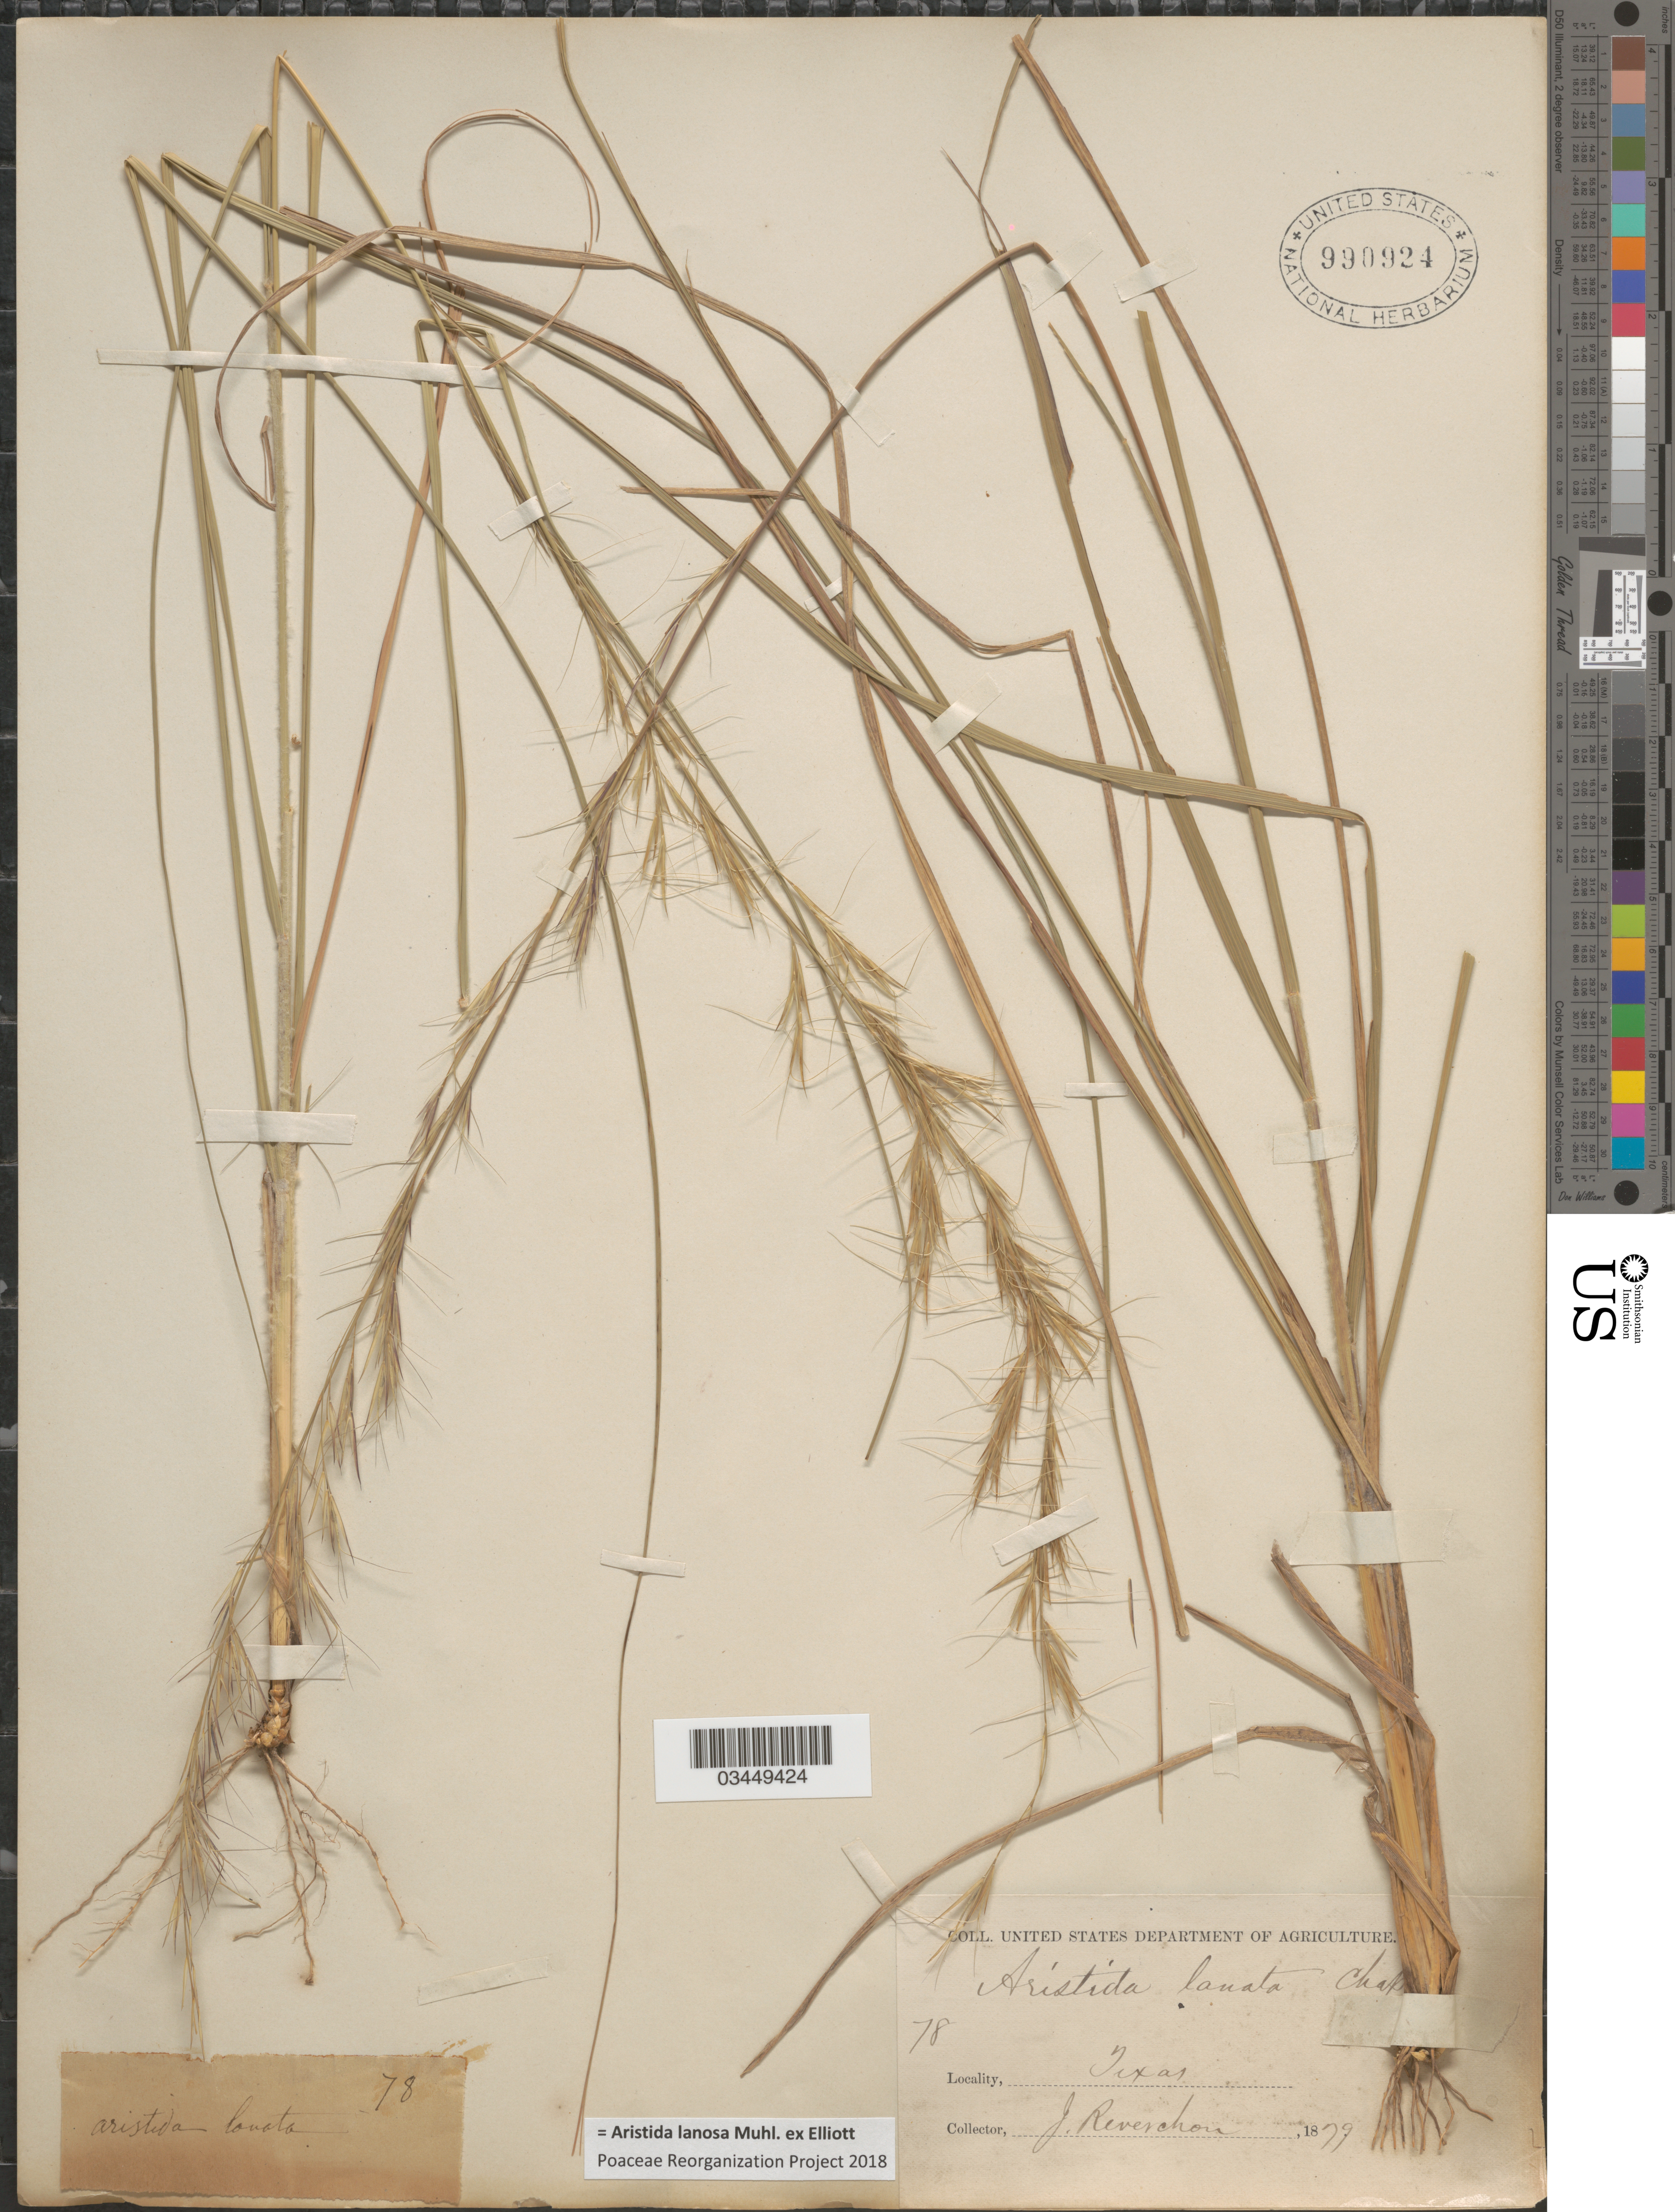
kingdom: Plantae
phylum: Tracheophyta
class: Liliopsida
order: Poales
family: Poaceae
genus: Aristida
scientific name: Aristida lanosa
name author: Muhl.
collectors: J. Reverchon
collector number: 78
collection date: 1879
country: United States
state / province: Texas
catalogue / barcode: US 990924